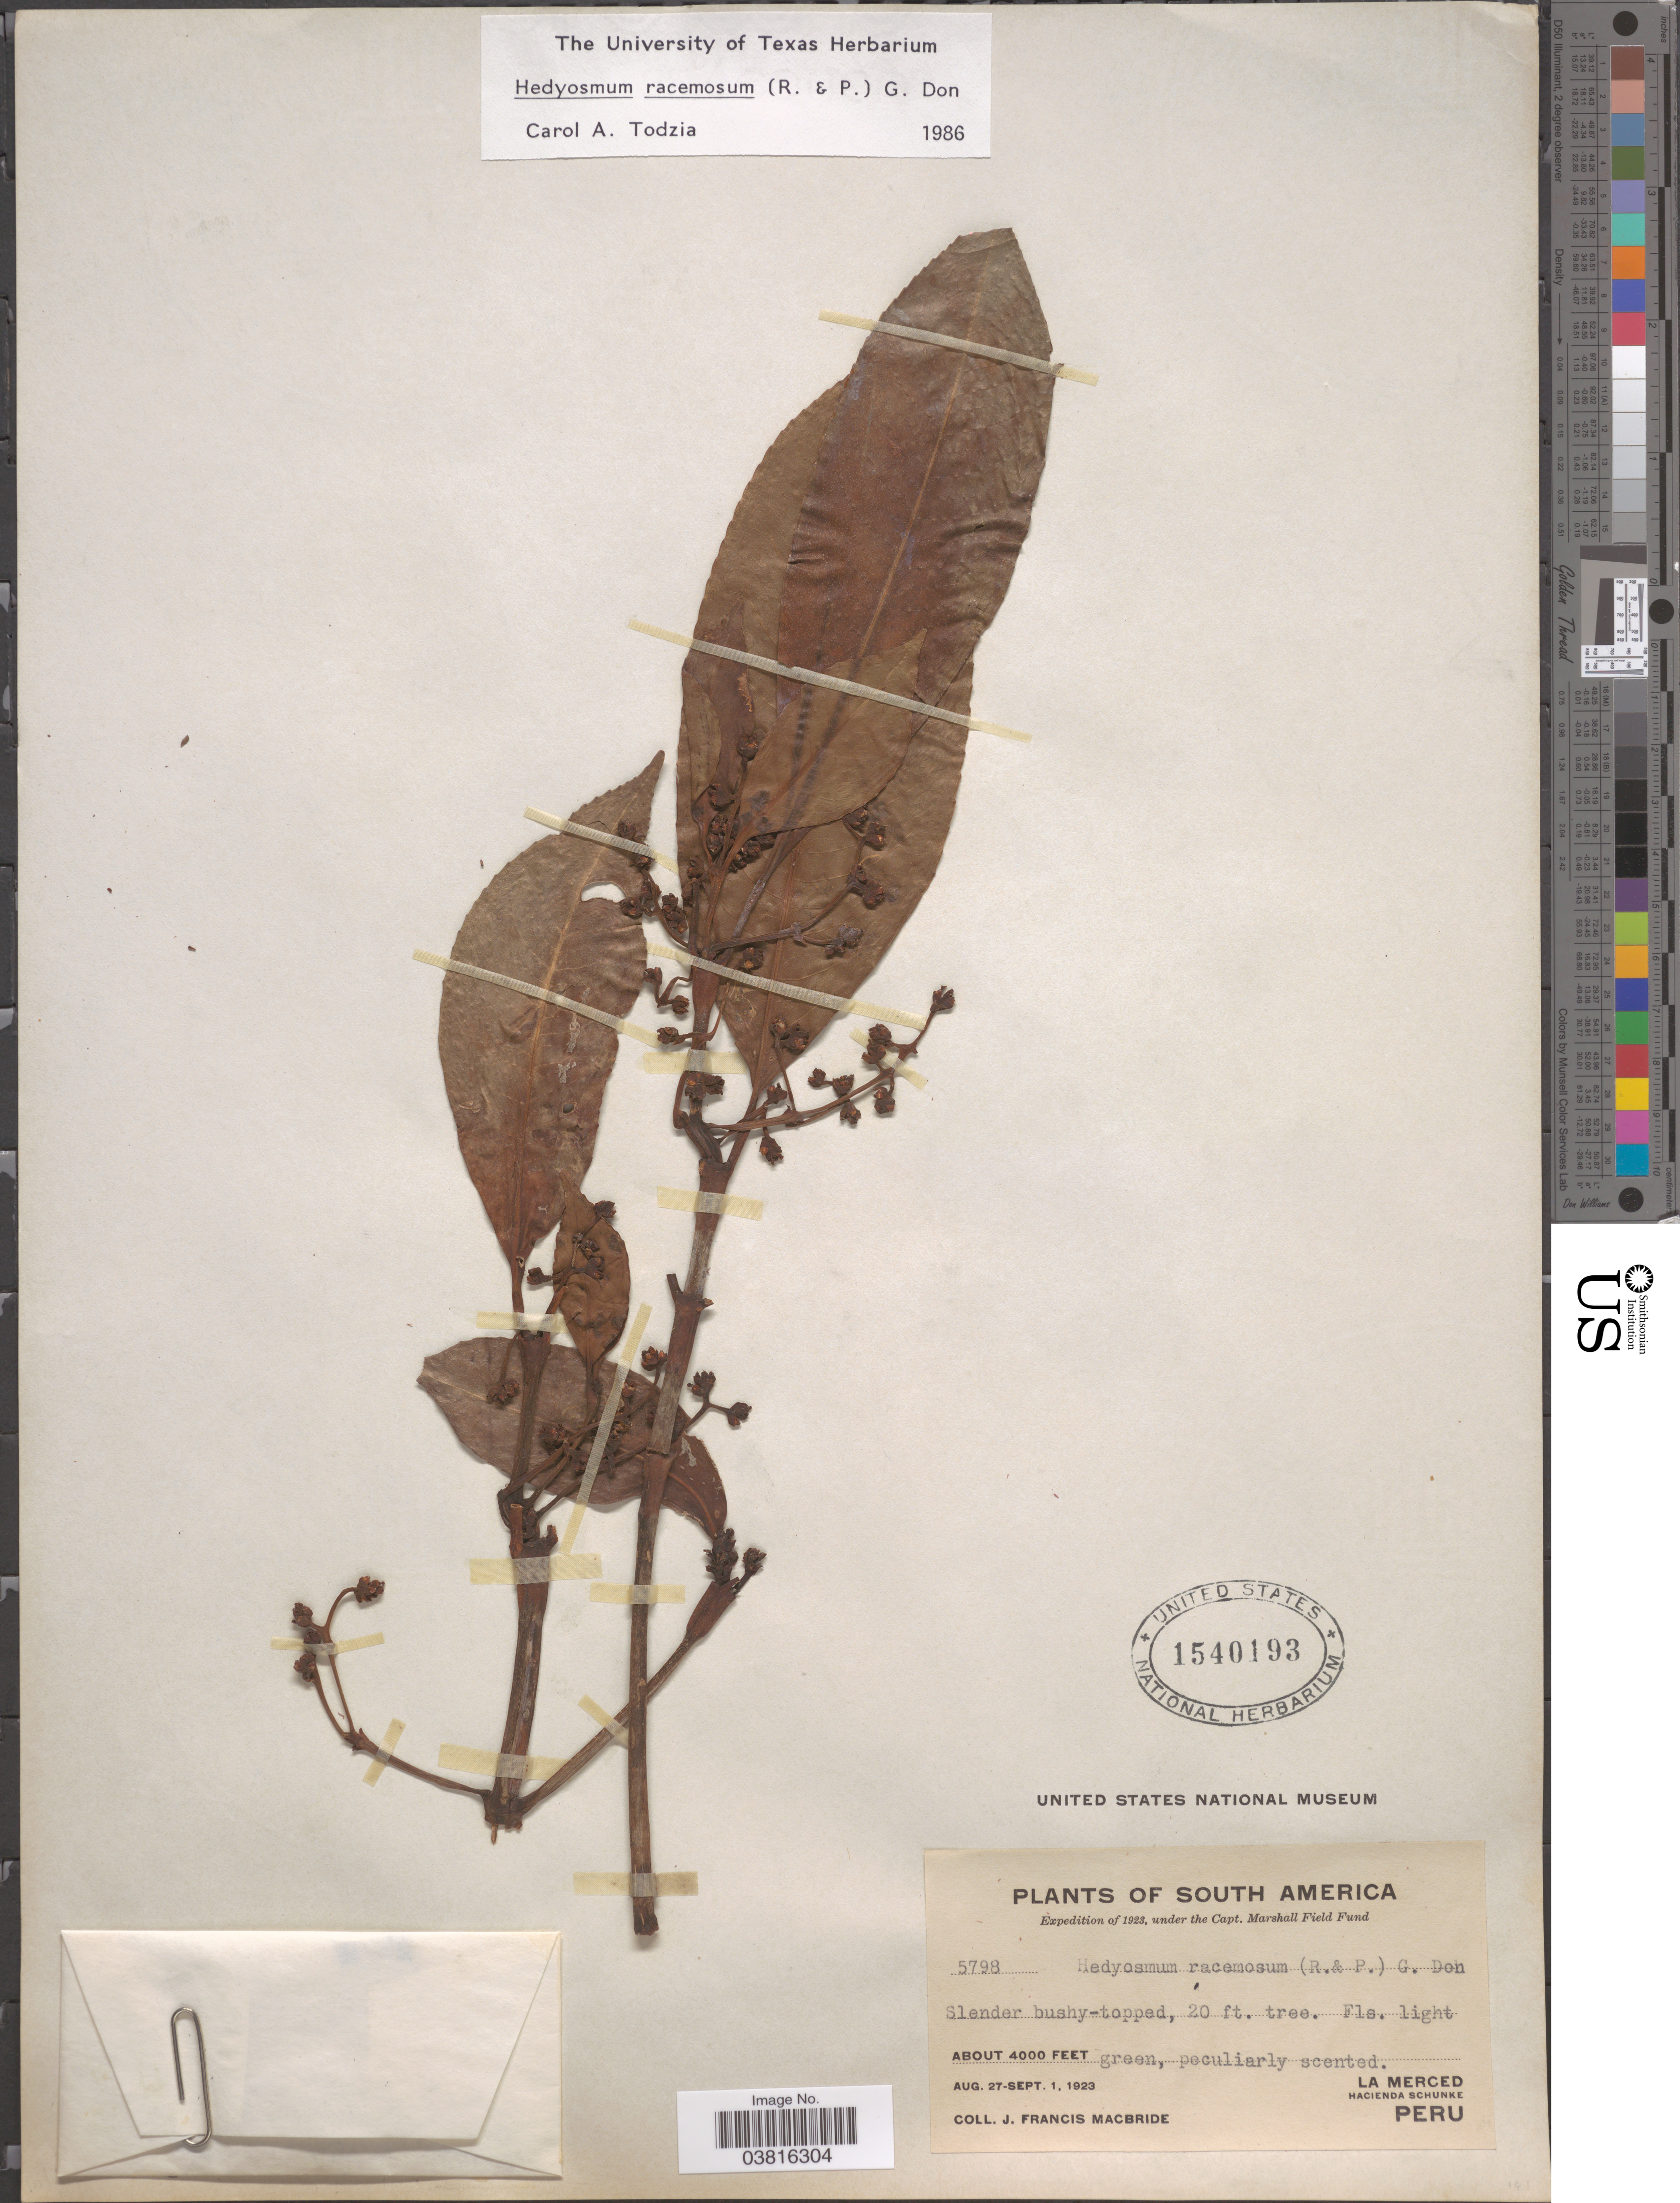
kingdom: Plantae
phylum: Tracheophyta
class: Magnoliopsida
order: Chloranthales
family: Chloranthaceae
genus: Hedyosmum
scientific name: Hedyosmum racemosum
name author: (Ruiz & Pav.) G. Don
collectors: J. F. Macbride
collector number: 5798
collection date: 1923-08-27/1923-09-01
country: Peru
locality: La Merced, Hacienda Schunke.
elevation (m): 1219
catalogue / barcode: US 1540193